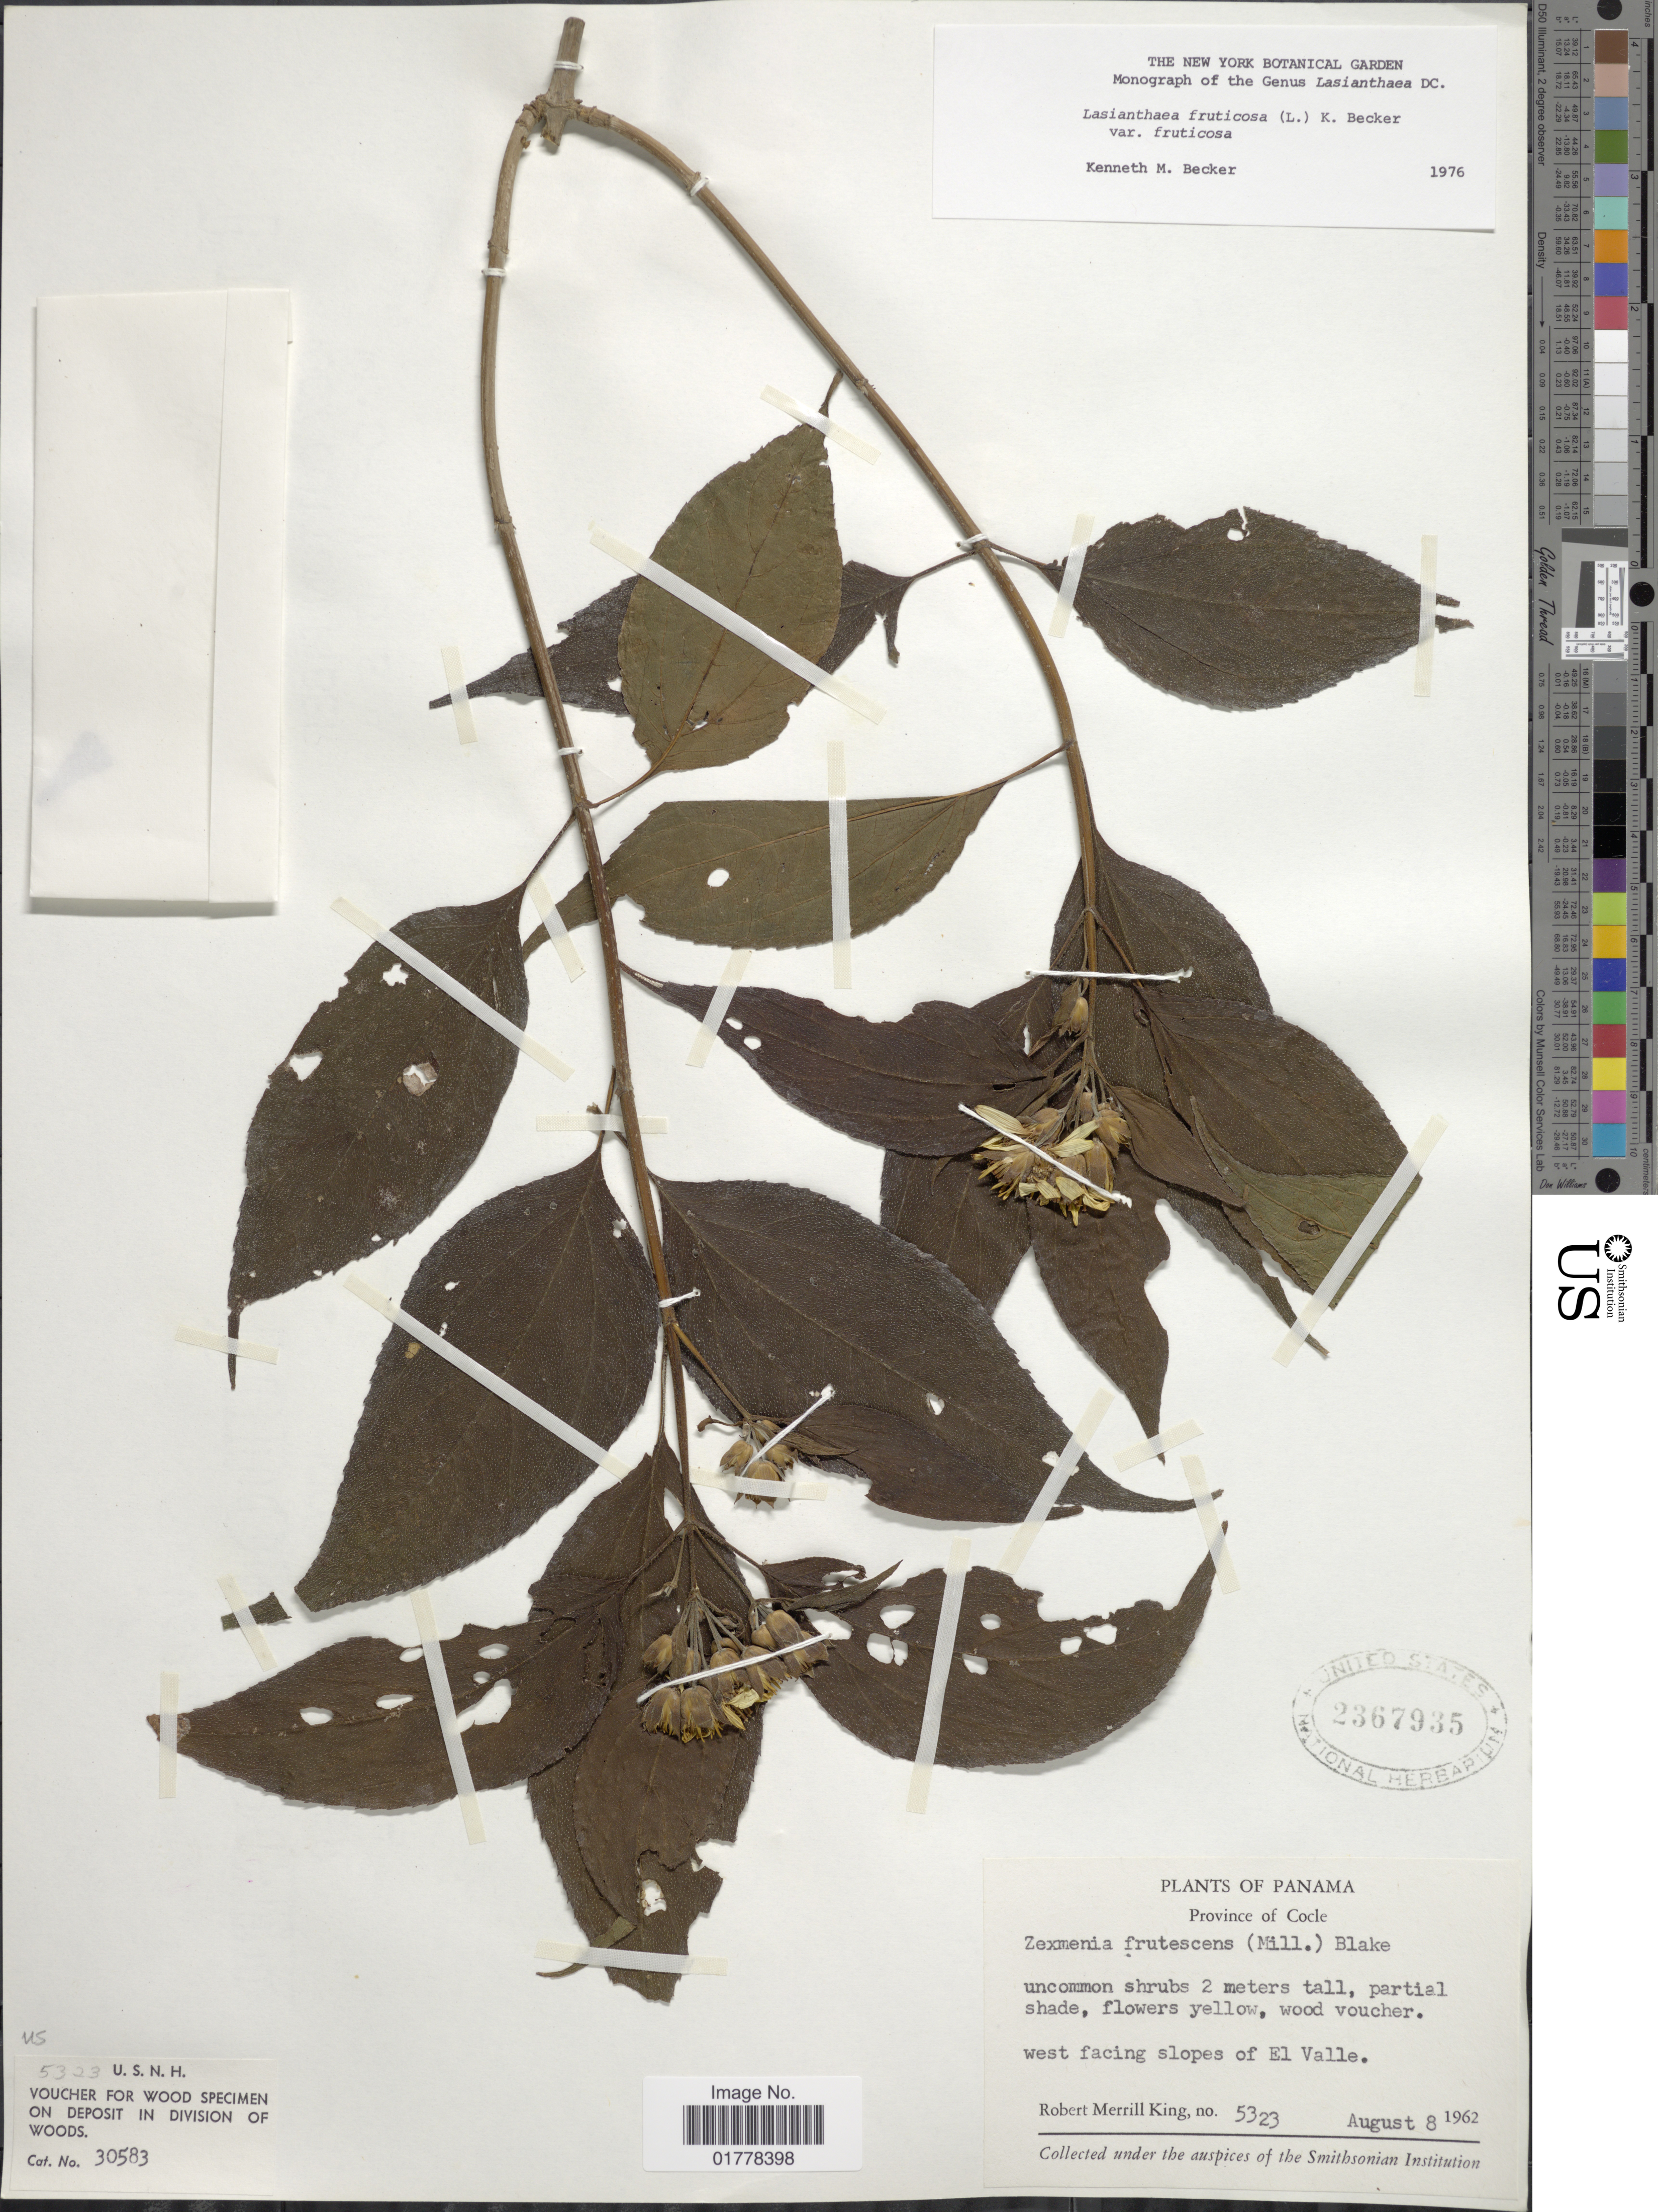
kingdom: Plantae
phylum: Tracheophyta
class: Magnoliopsida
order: Asterales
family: Asteraceae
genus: Lasianthaea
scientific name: Lasianthaea fruticosa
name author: (L.) K.M. Becker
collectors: R. M. King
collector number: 5323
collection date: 1962-08-08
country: Panama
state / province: Coclé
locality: Panama. Province of Cocle. West facing slopes of El Valle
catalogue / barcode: US 2367935